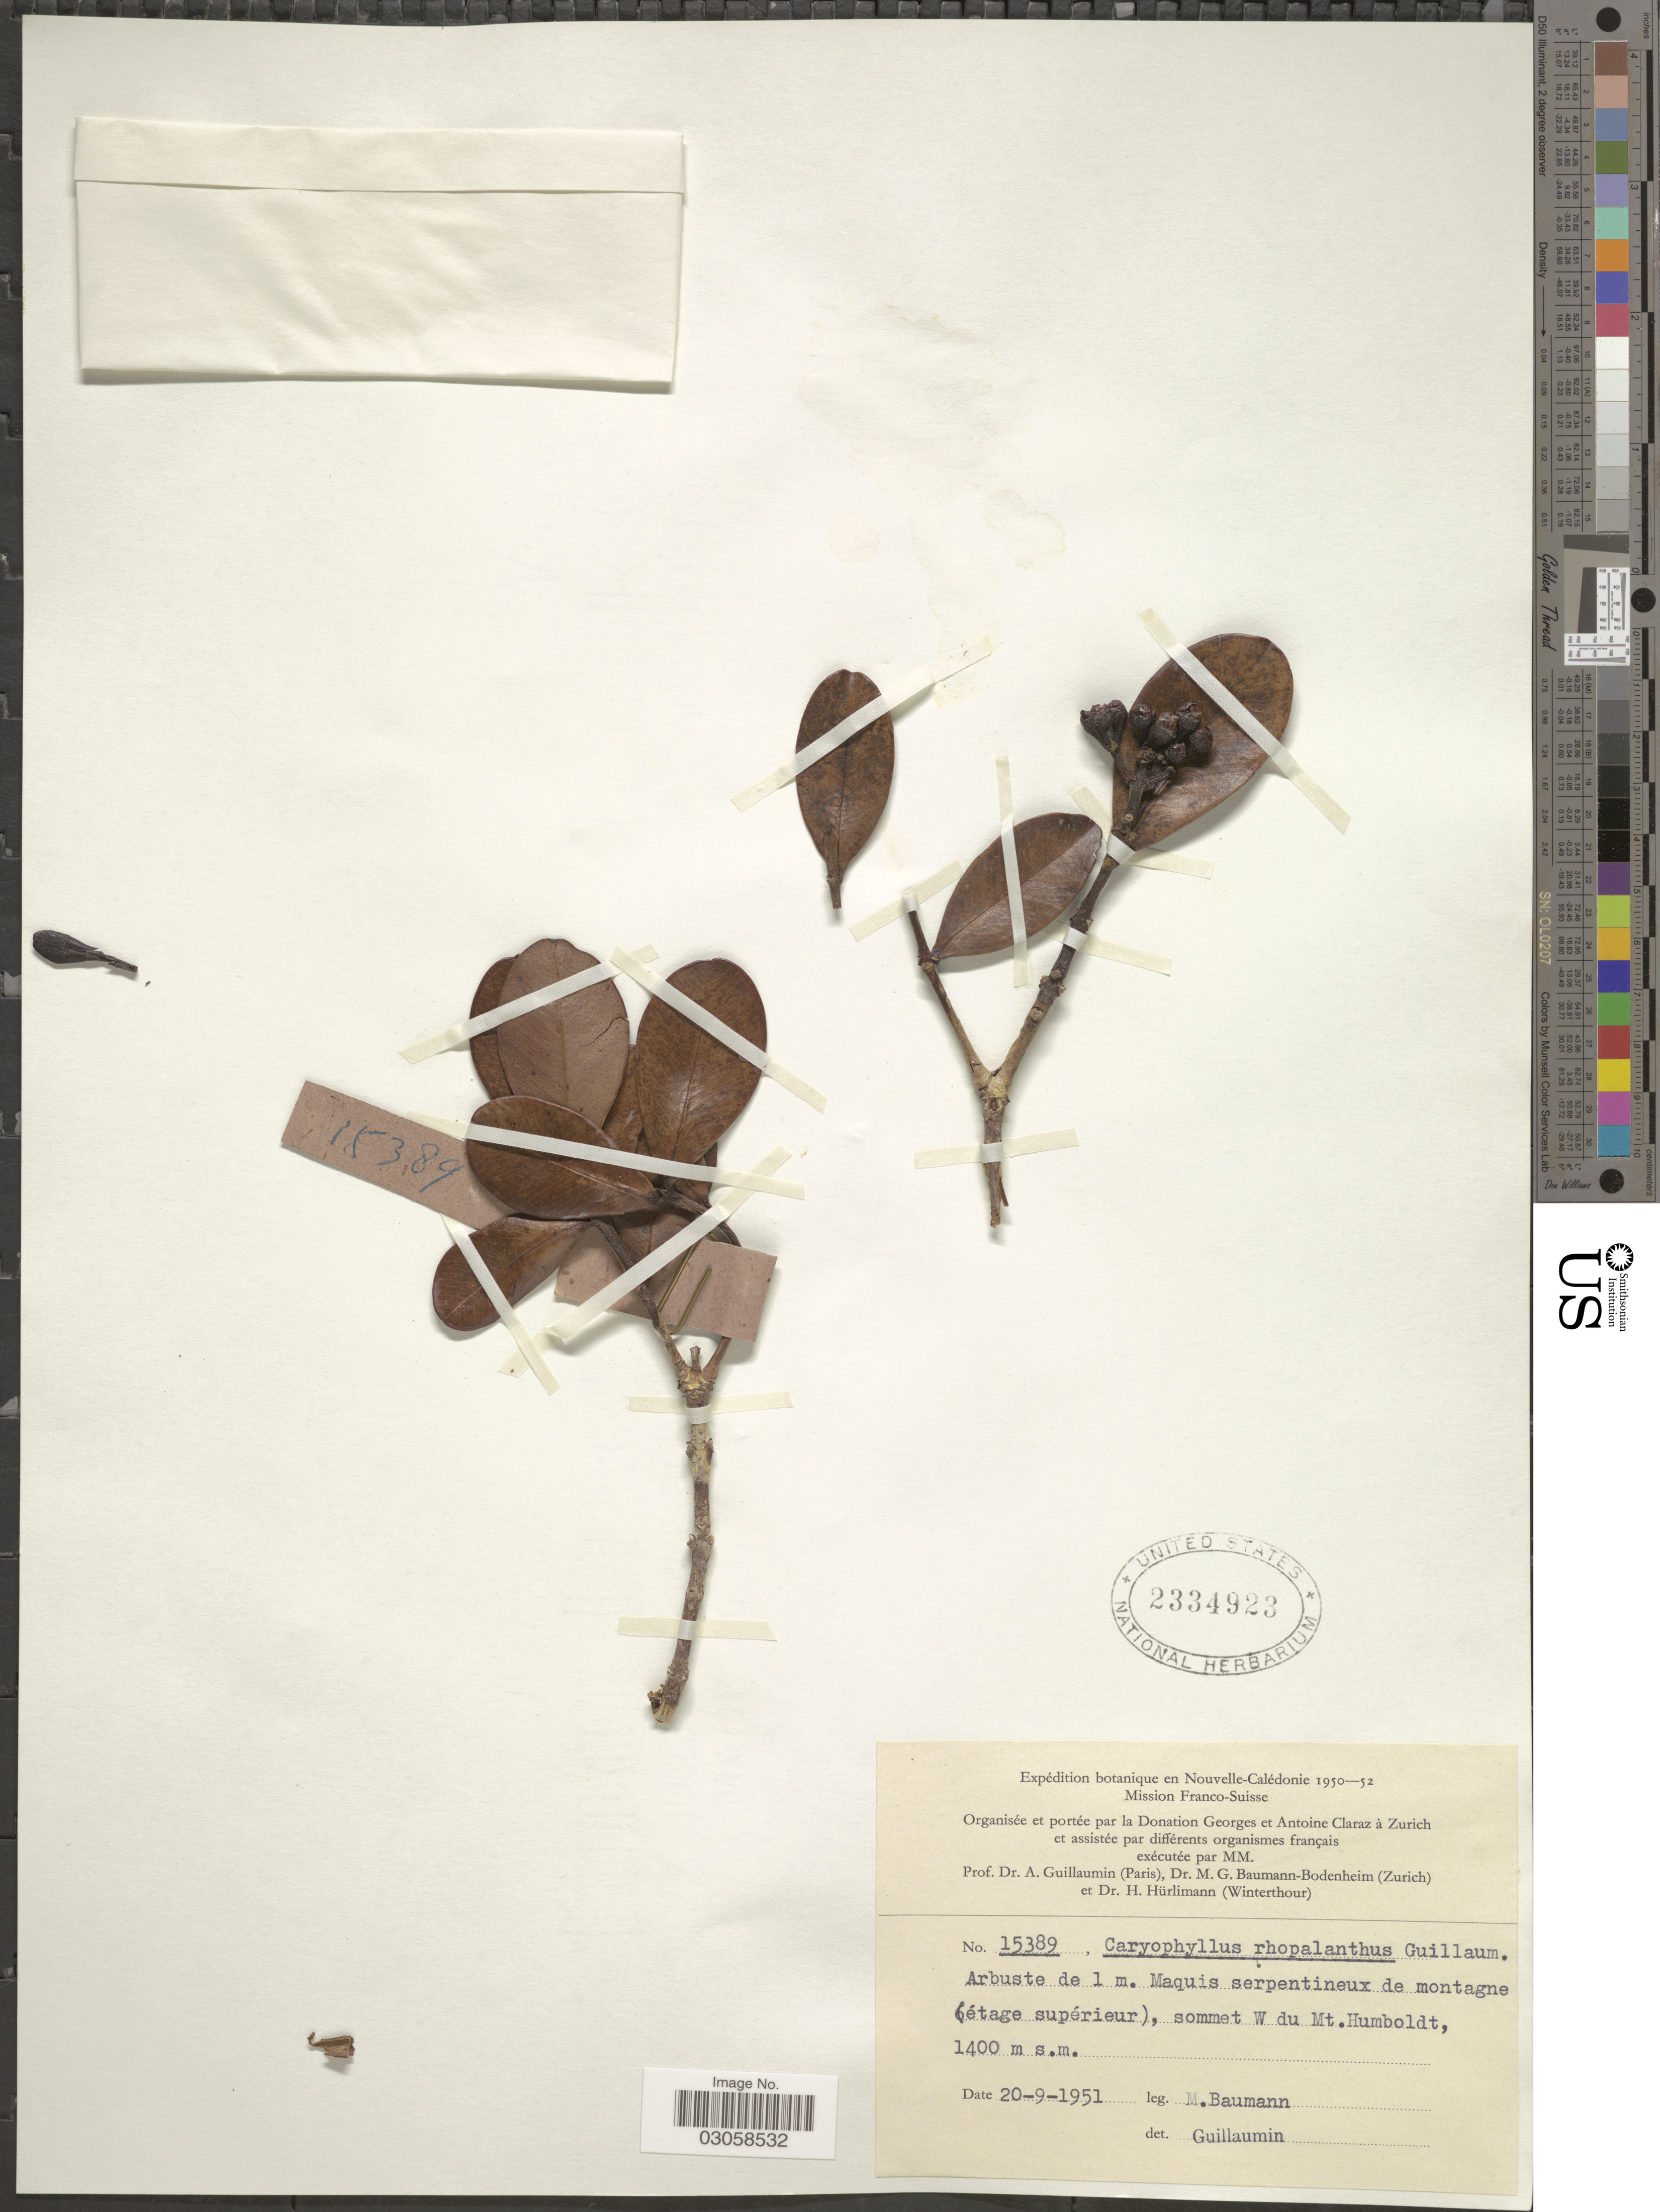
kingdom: Plantae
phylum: Tracheophyta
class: Magnoliopsida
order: Myrtales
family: Myrtaceae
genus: Syzygium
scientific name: Syzygium rhopalanthum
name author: Schltr.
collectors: M. G. Baumann-Bodenheim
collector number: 15389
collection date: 1951-09-20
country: New Caledonia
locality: Maquis serpentineux de montagne (étage supérieur), sommet W du Mt. Humboldt.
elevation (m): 1400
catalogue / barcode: US 2334923